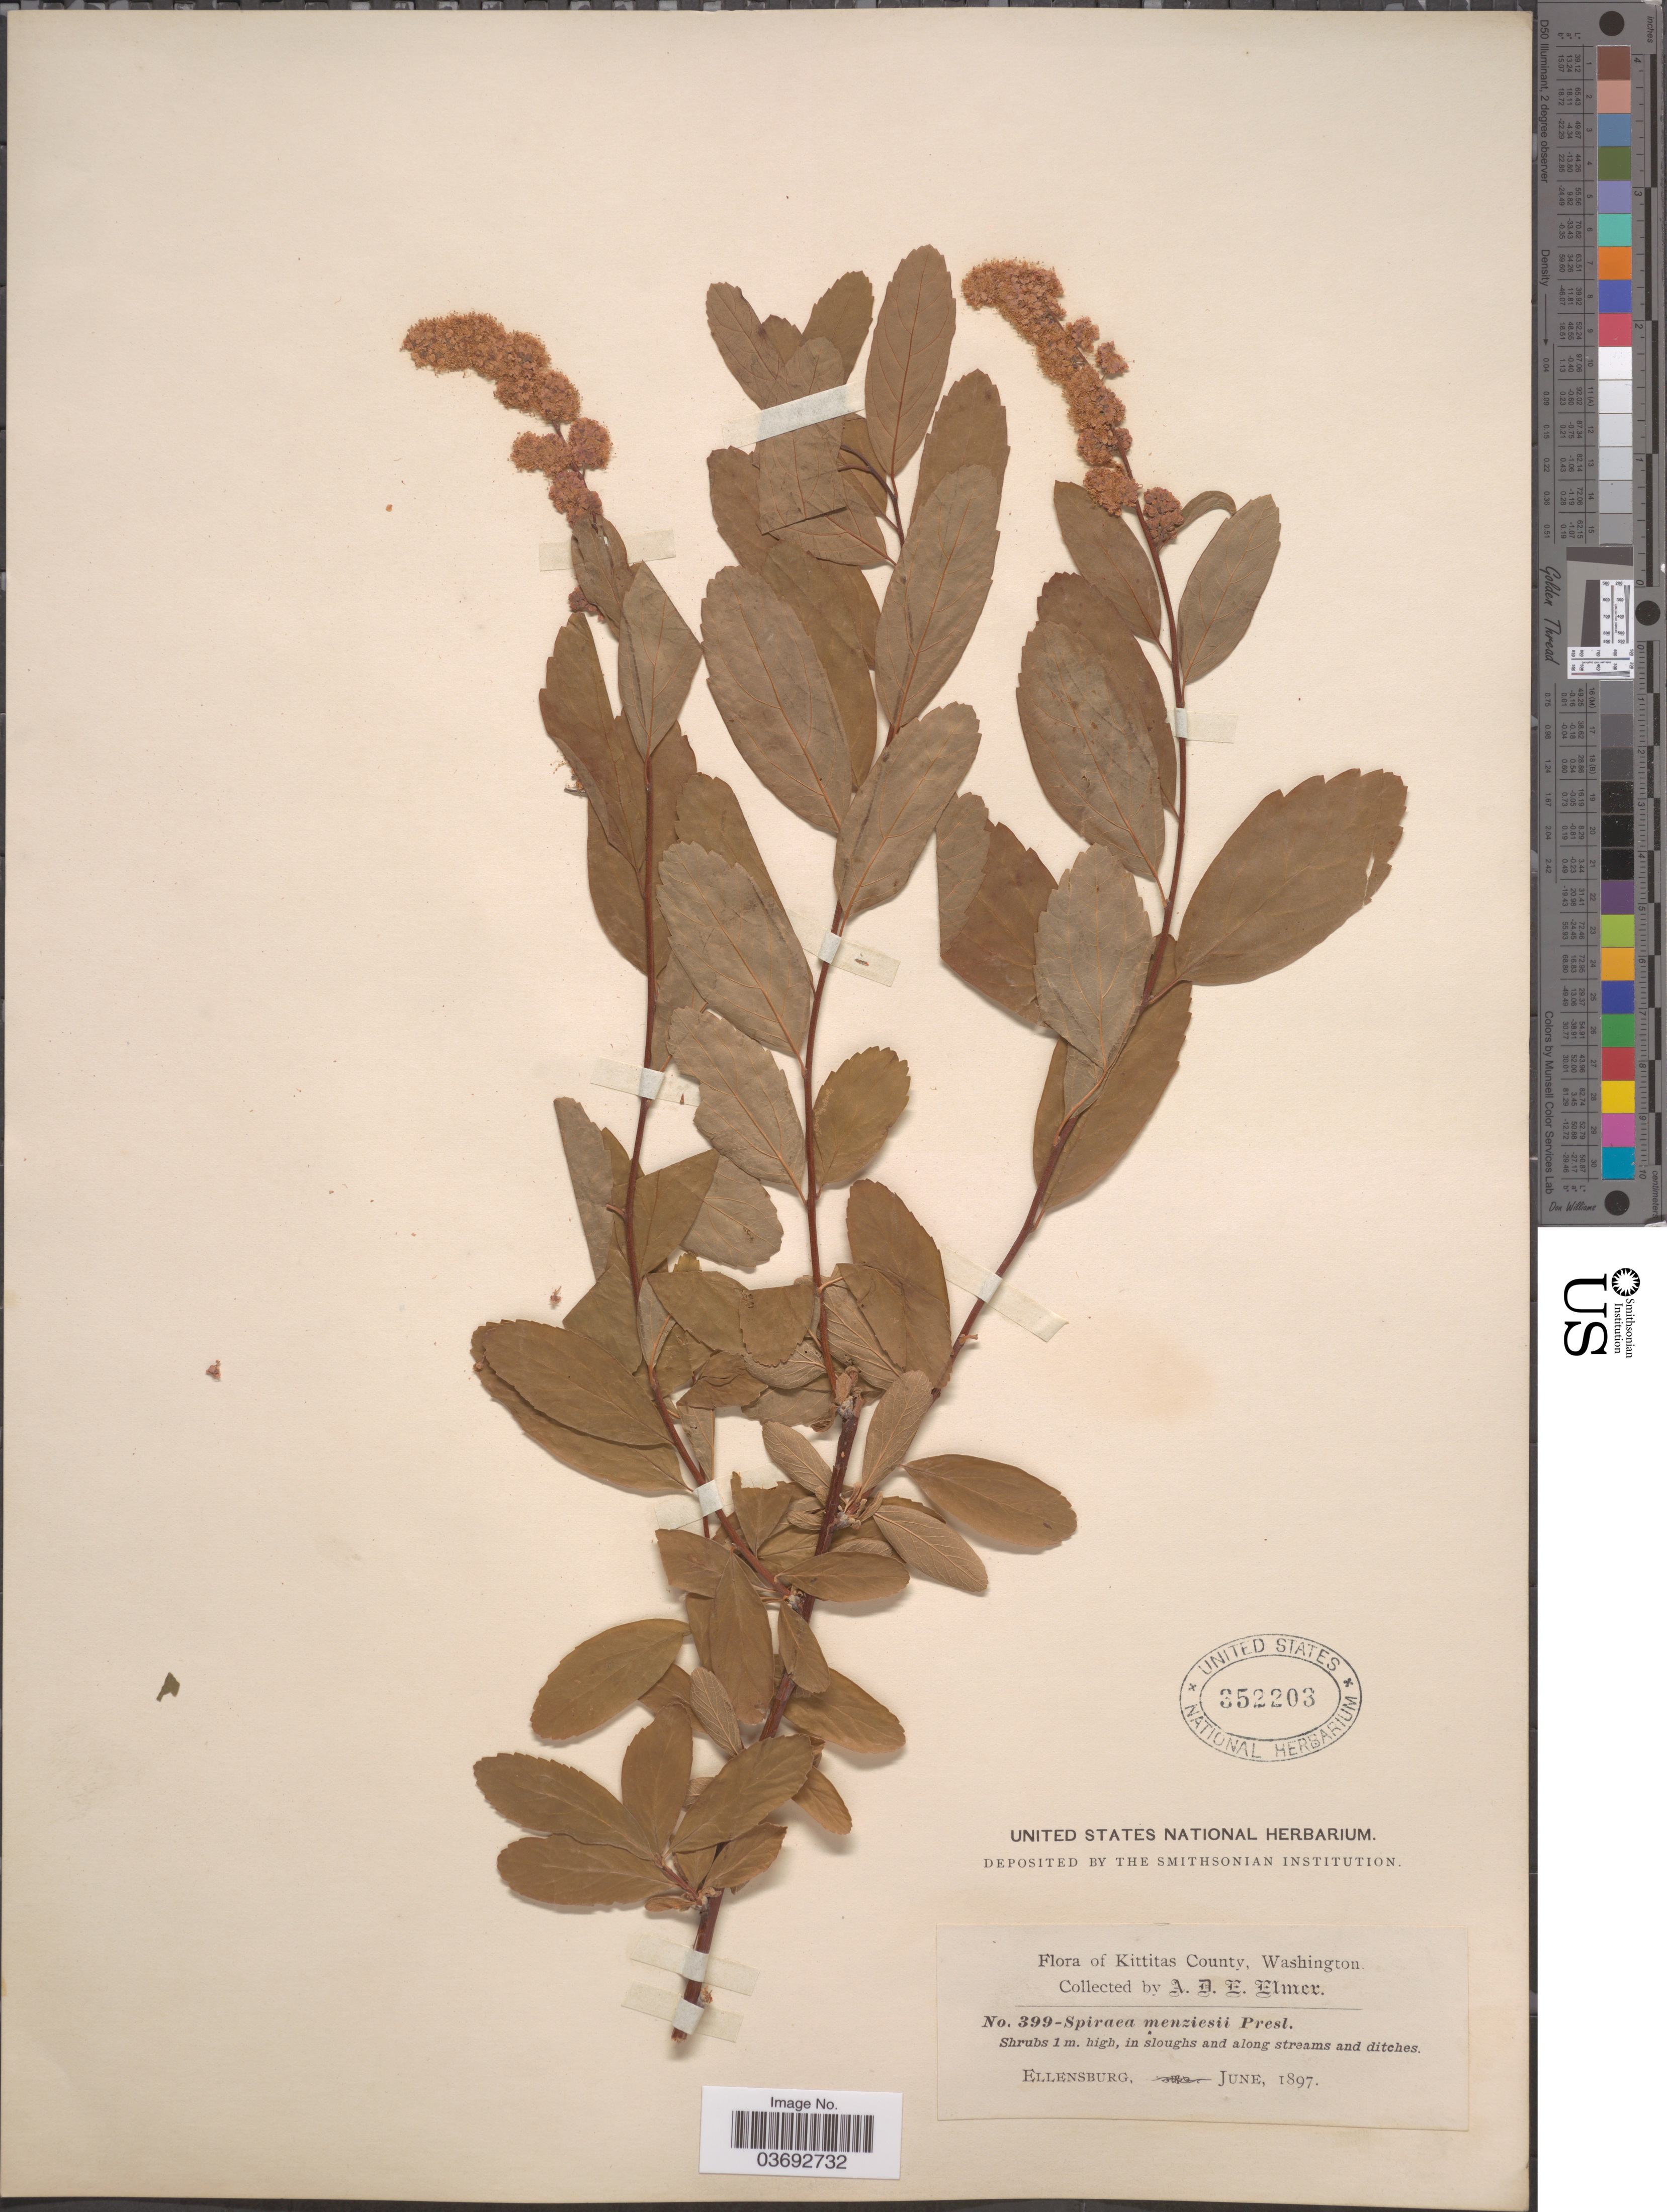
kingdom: Plantae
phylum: Tracheophyta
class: Magnoliopsida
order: Rosales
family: Rosaceae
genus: Spiraea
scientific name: Spiraea menziesii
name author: Hook.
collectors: A. D. E. Elmer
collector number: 399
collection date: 1897-06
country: United States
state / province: Washington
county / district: Kittitas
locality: Kittitas County. Ellensburg.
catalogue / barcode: US 352203